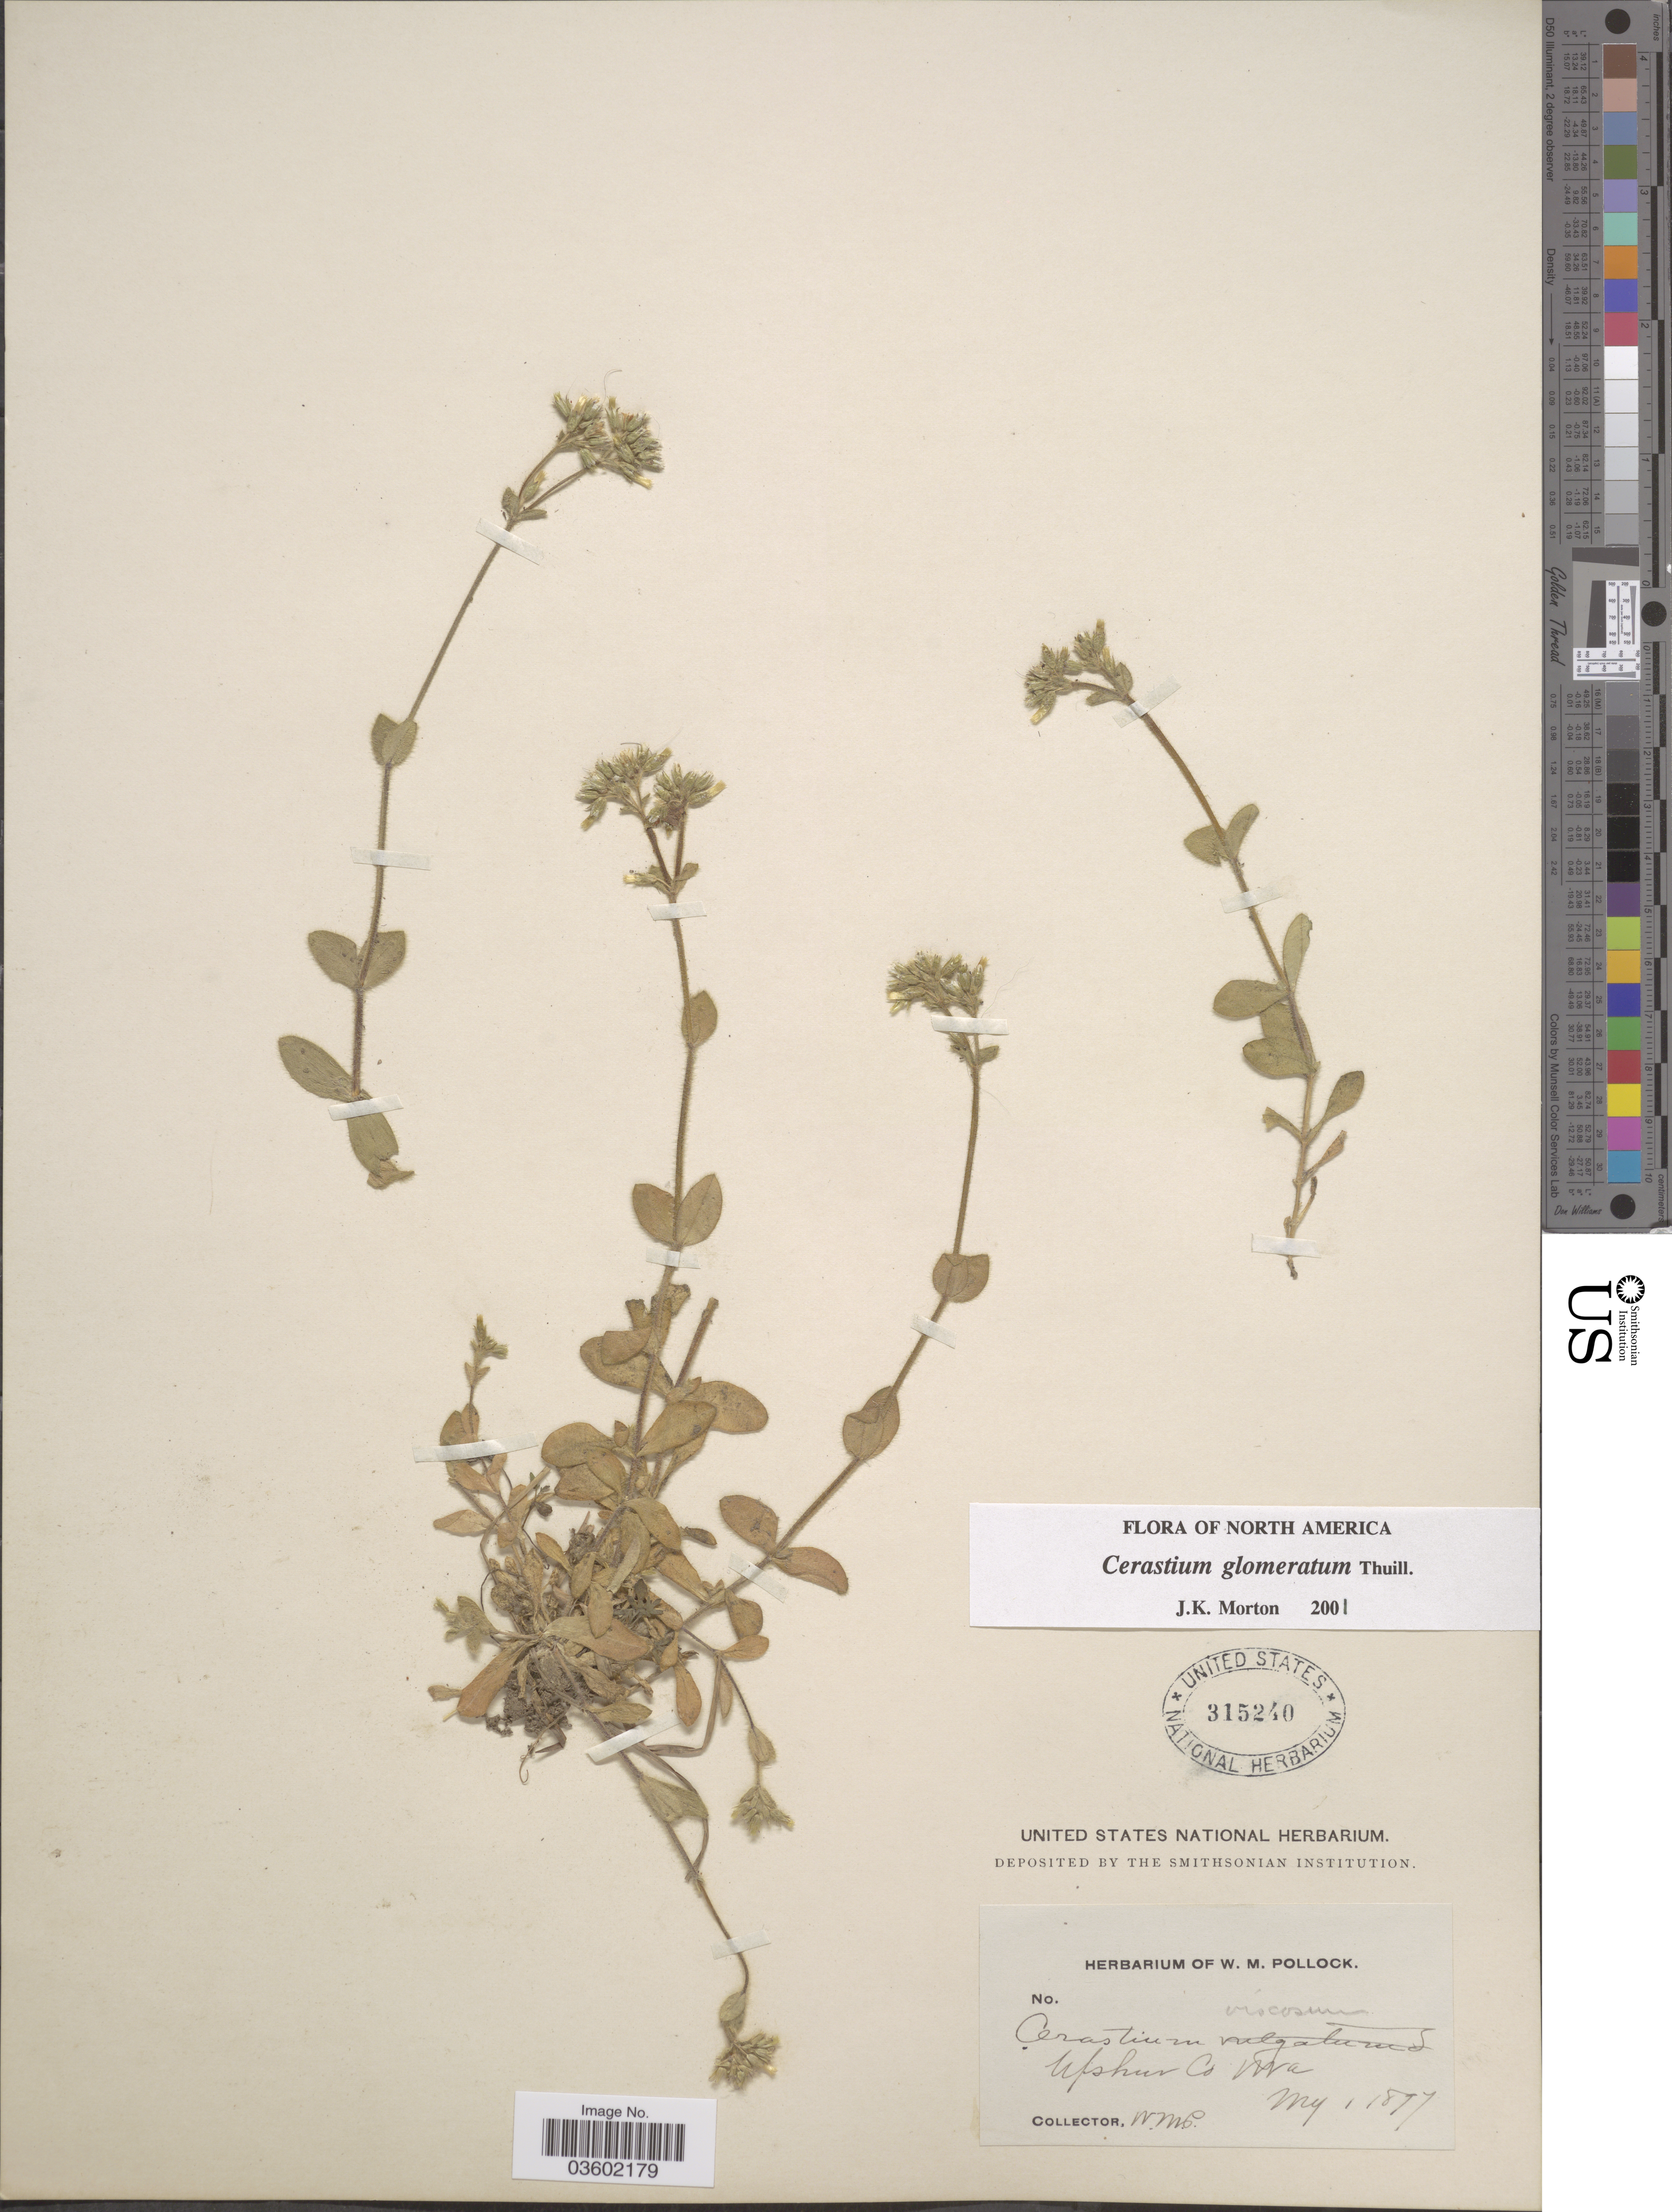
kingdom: Plantae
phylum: Tracheophyta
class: Magnoliopsida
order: Caryophyllales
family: Caryophyllaceae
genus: Cerastium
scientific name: Cerastium viscosum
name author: L.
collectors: W. M. Pollock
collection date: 1897-05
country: United States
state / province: West Virginia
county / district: Upshur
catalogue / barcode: US 315240